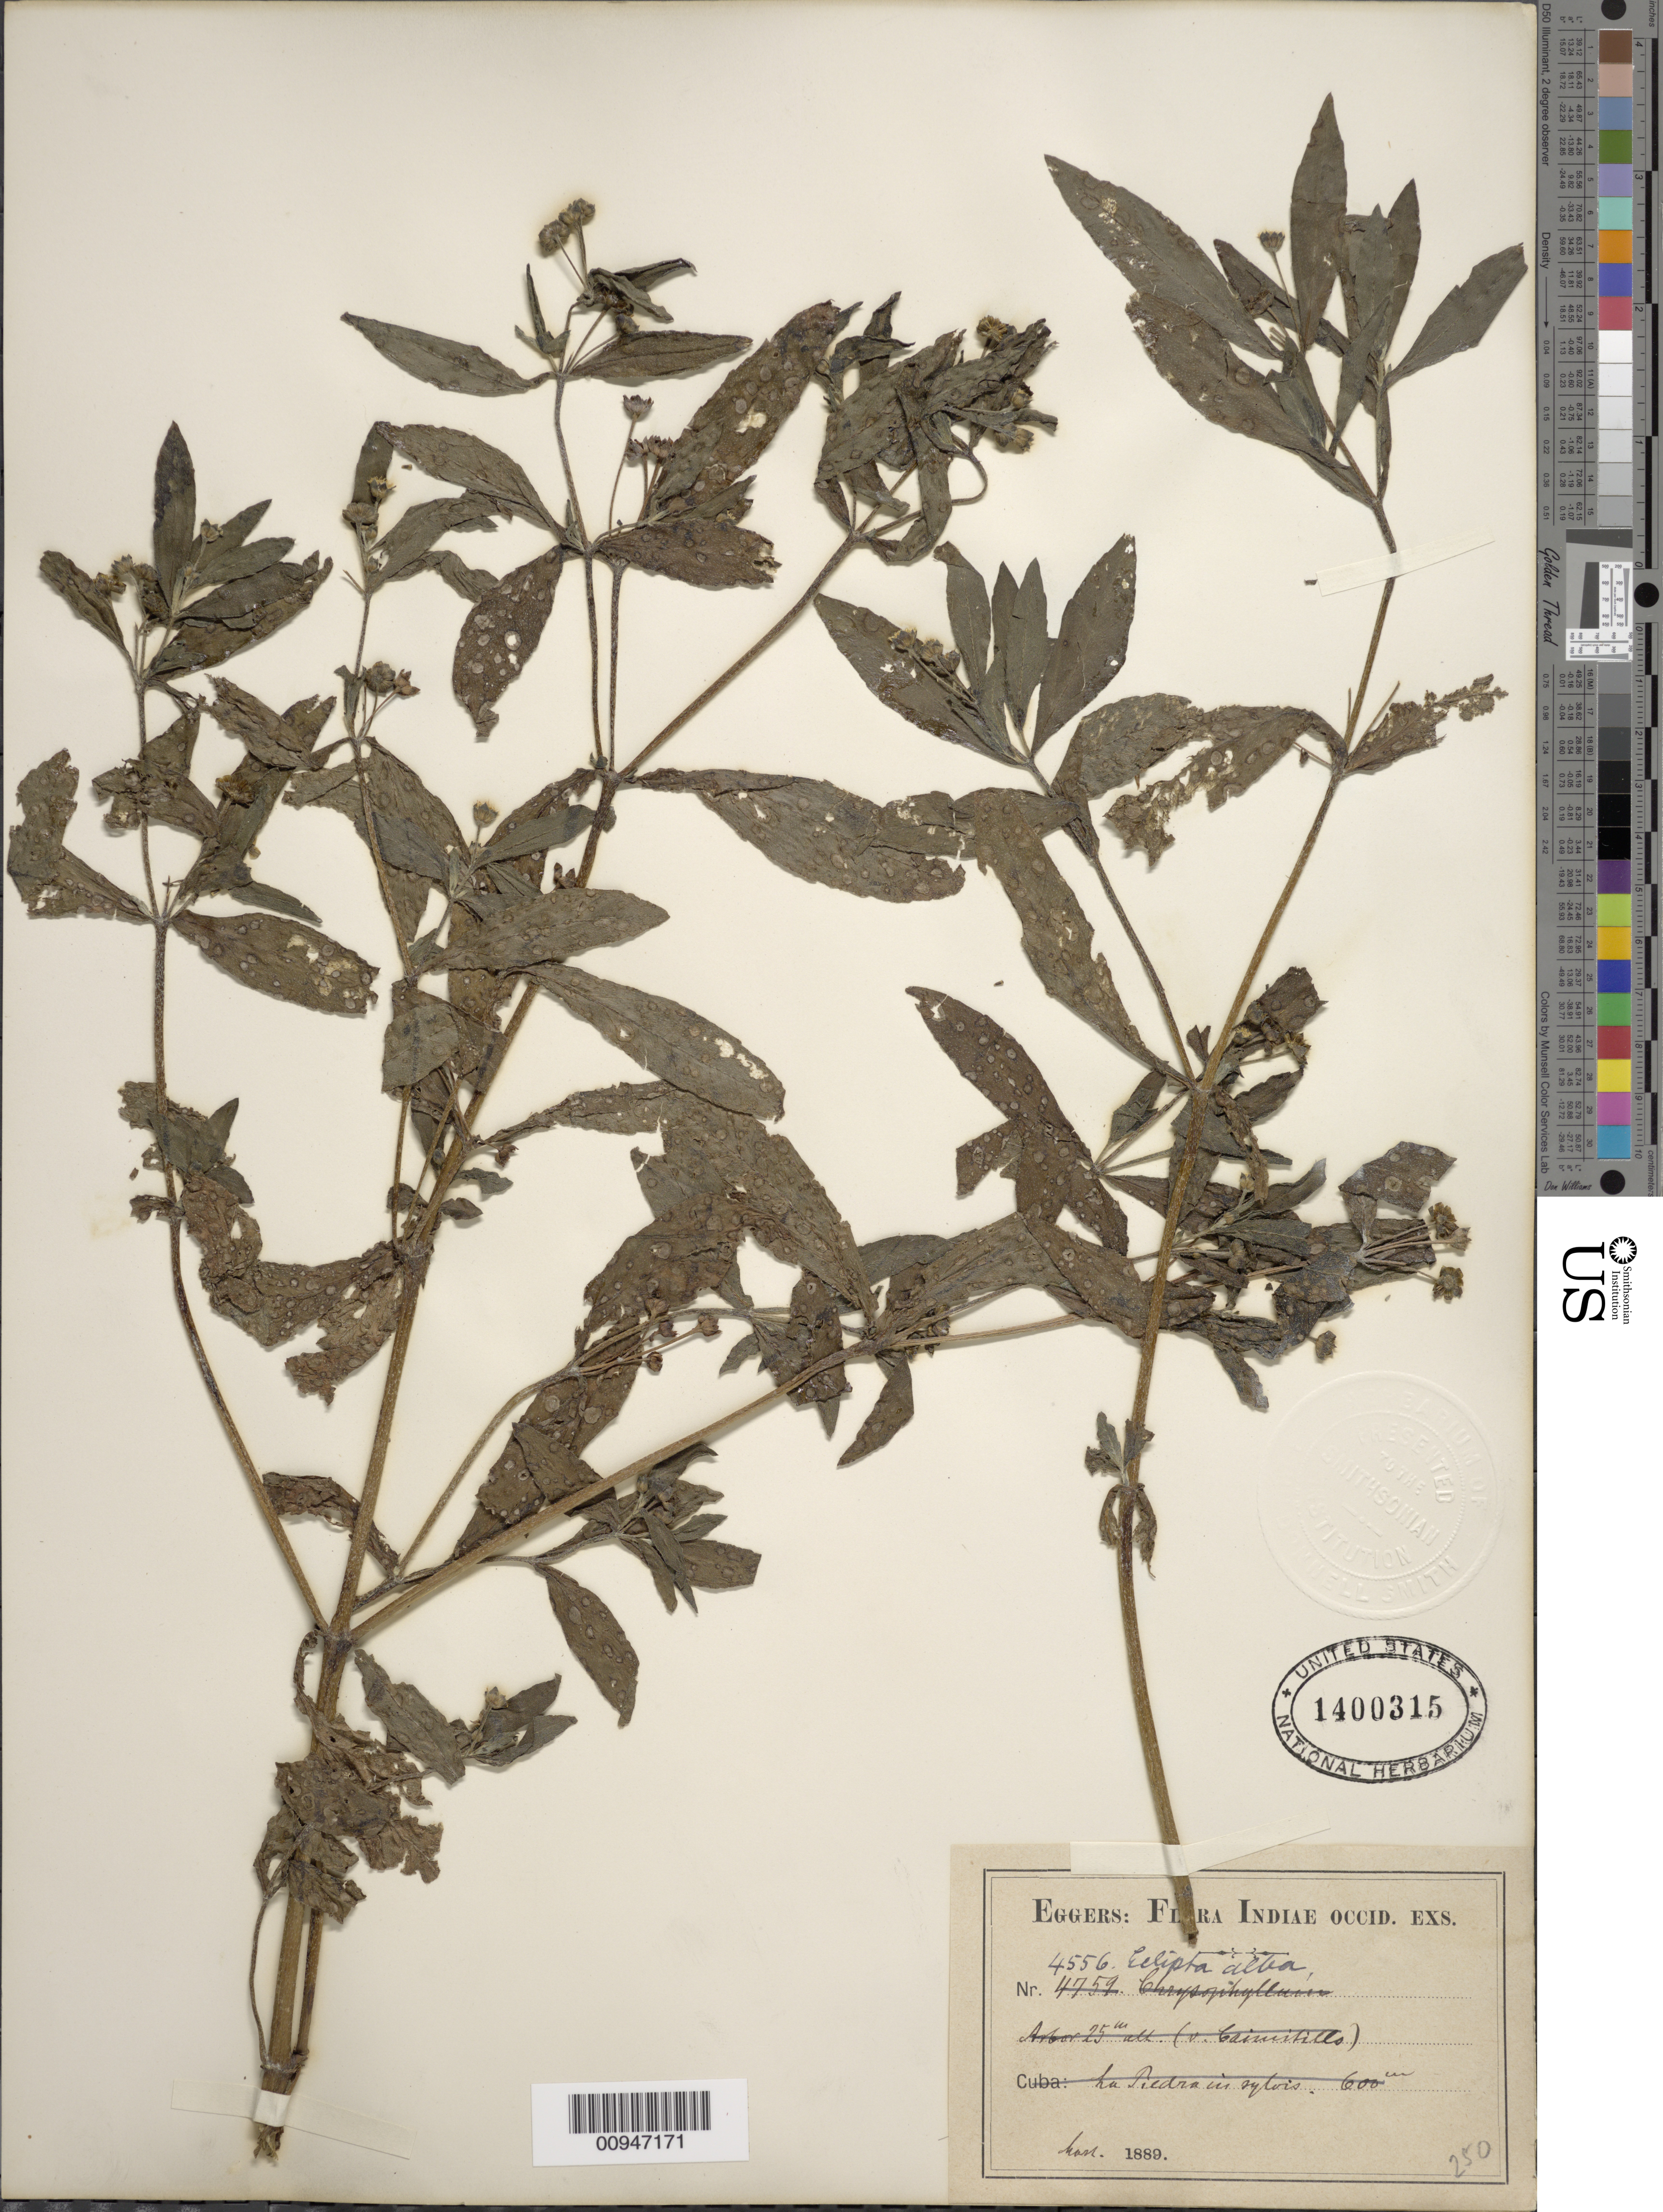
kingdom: Plantae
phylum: Tracheophyta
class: Magnoliopsida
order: Asterales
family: Asteraceae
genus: Eclipta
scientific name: Eclipta prostrata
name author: (L.) L.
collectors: H. F. A. von Eggers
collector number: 4556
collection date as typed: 1889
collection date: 1889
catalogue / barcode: US 1400315